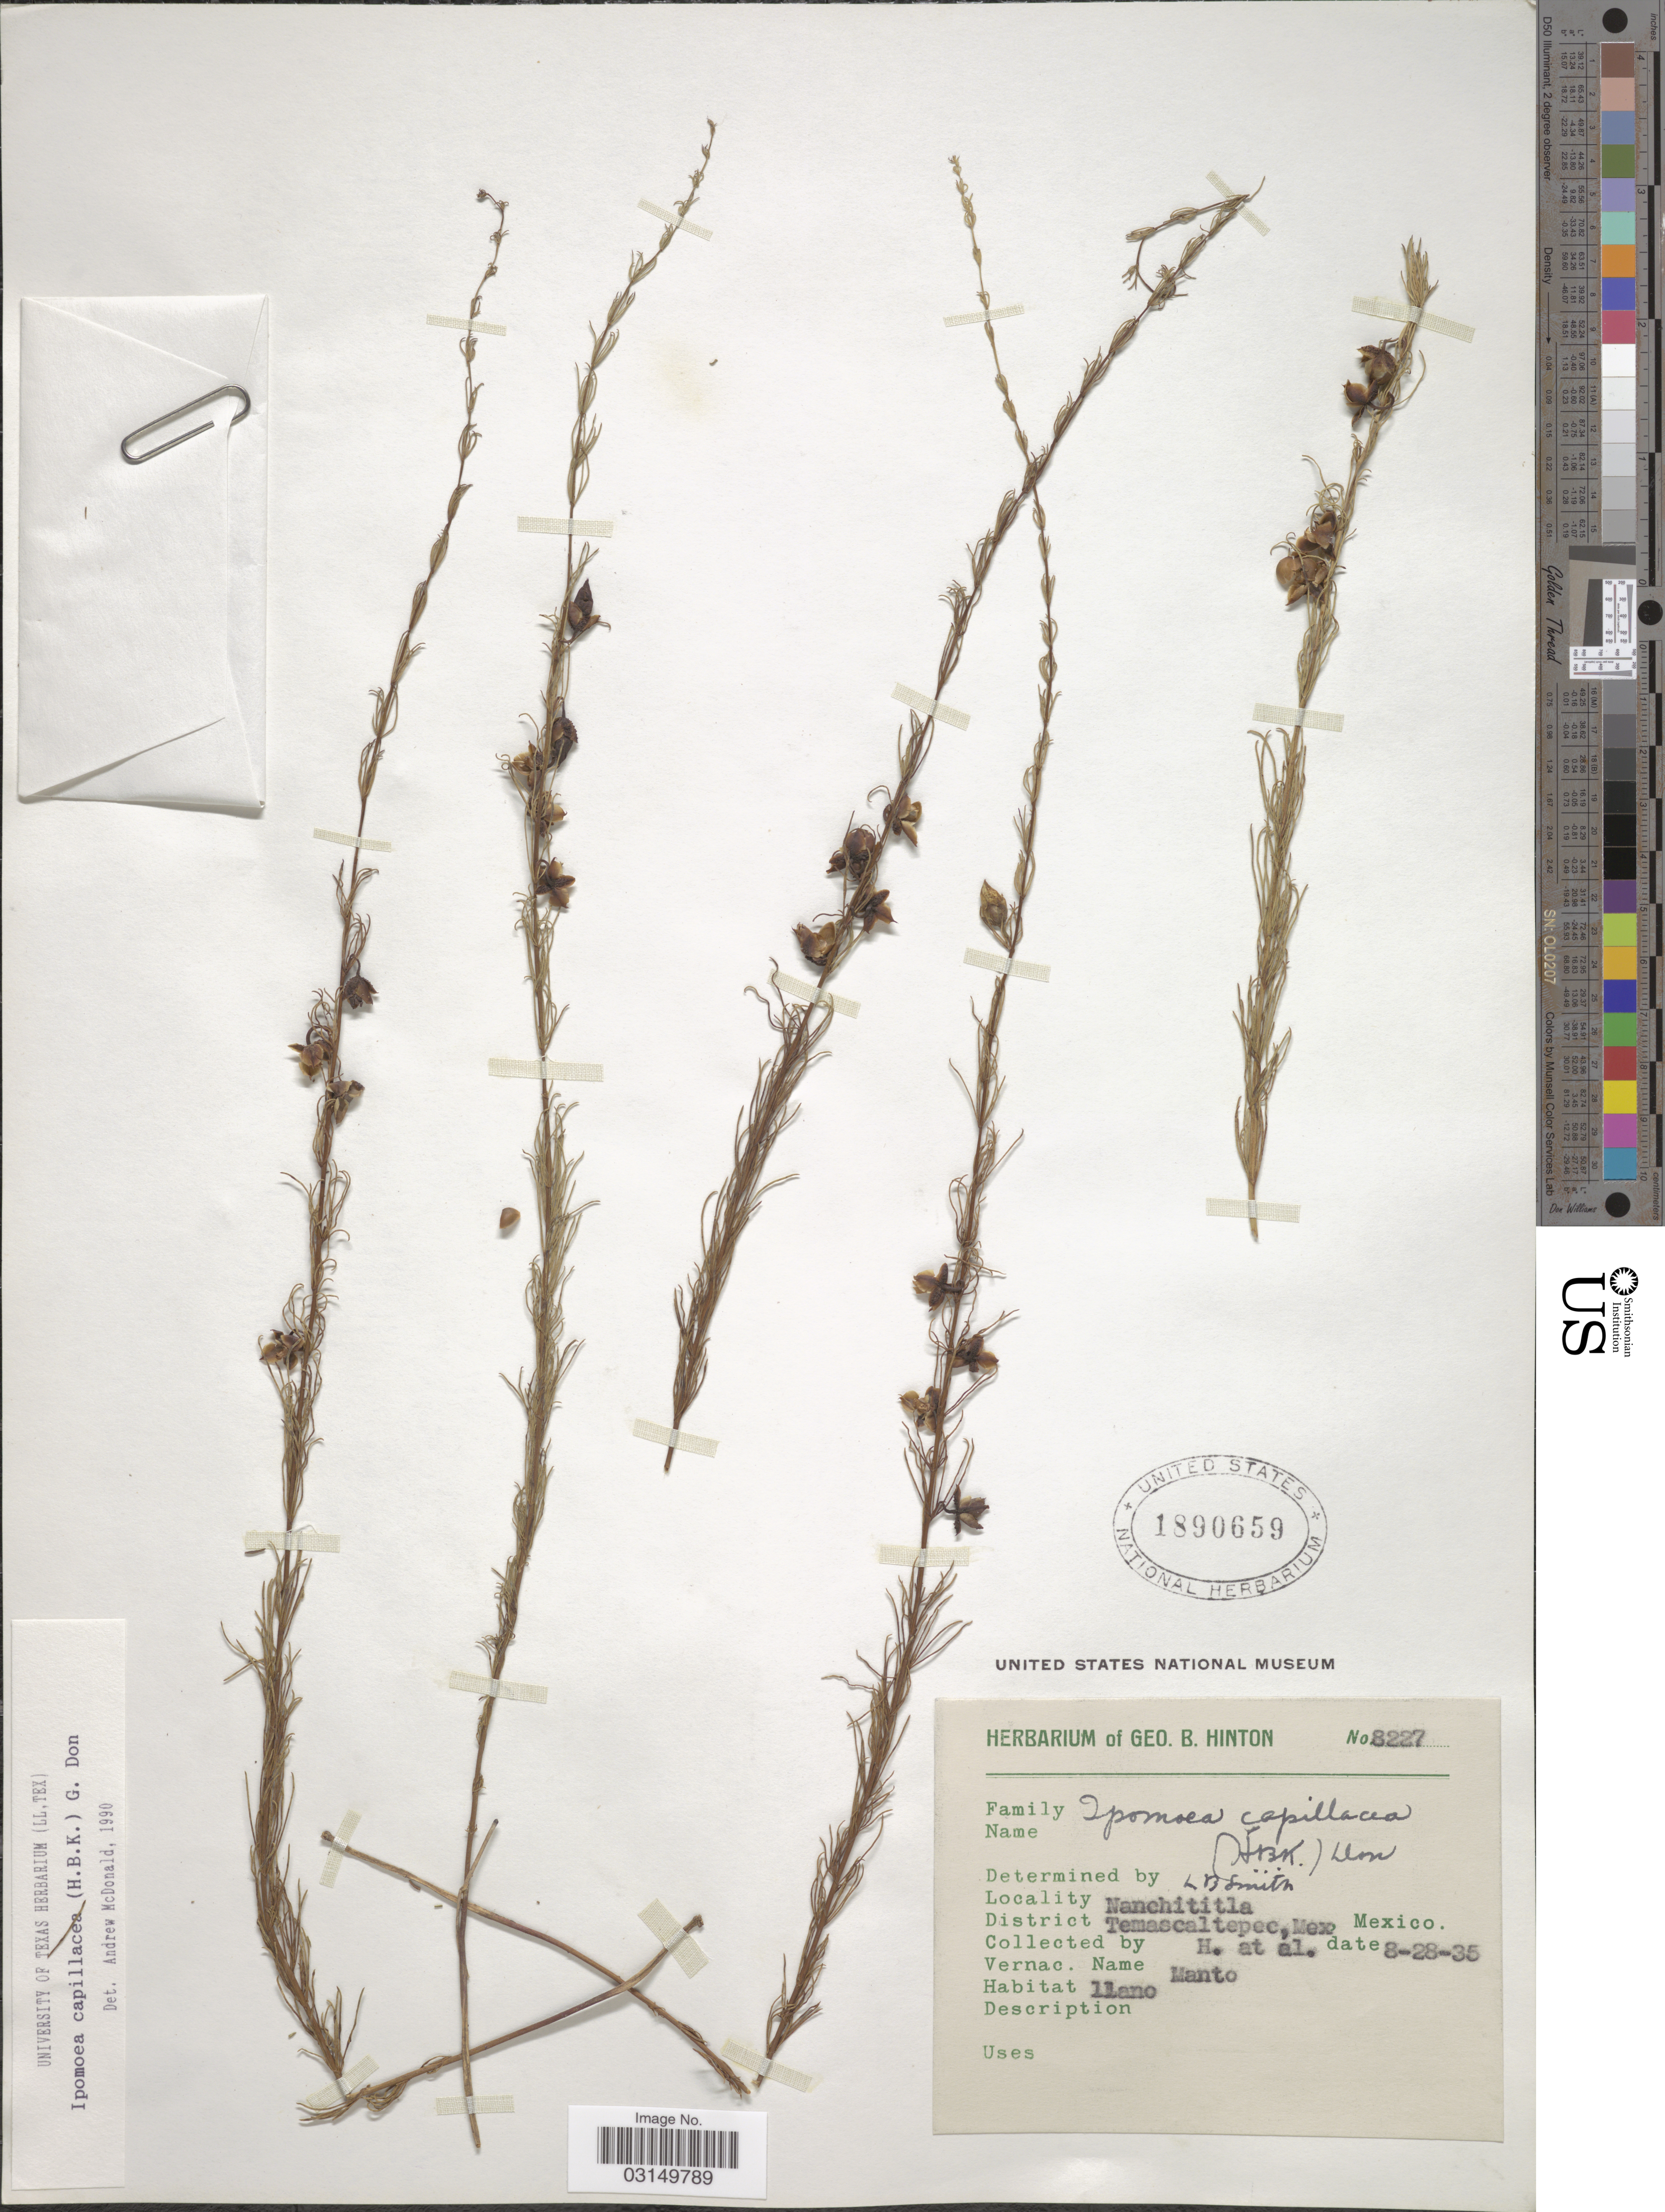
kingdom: Plantae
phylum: Tracheophyta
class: Magnoliopsida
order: Solanales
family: Convolvulaceae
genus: Ipomoea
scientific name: Ipomoea capillacea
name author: (Kunth) G. Don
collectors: G. B. Hinton & et al.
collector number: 8227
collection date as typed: Transcribed d/m/y: 28/8/35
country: Mexico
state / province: México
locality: Nanchititla, District Temascaltepec, Mex., Mexico.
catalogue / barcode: US 1890659